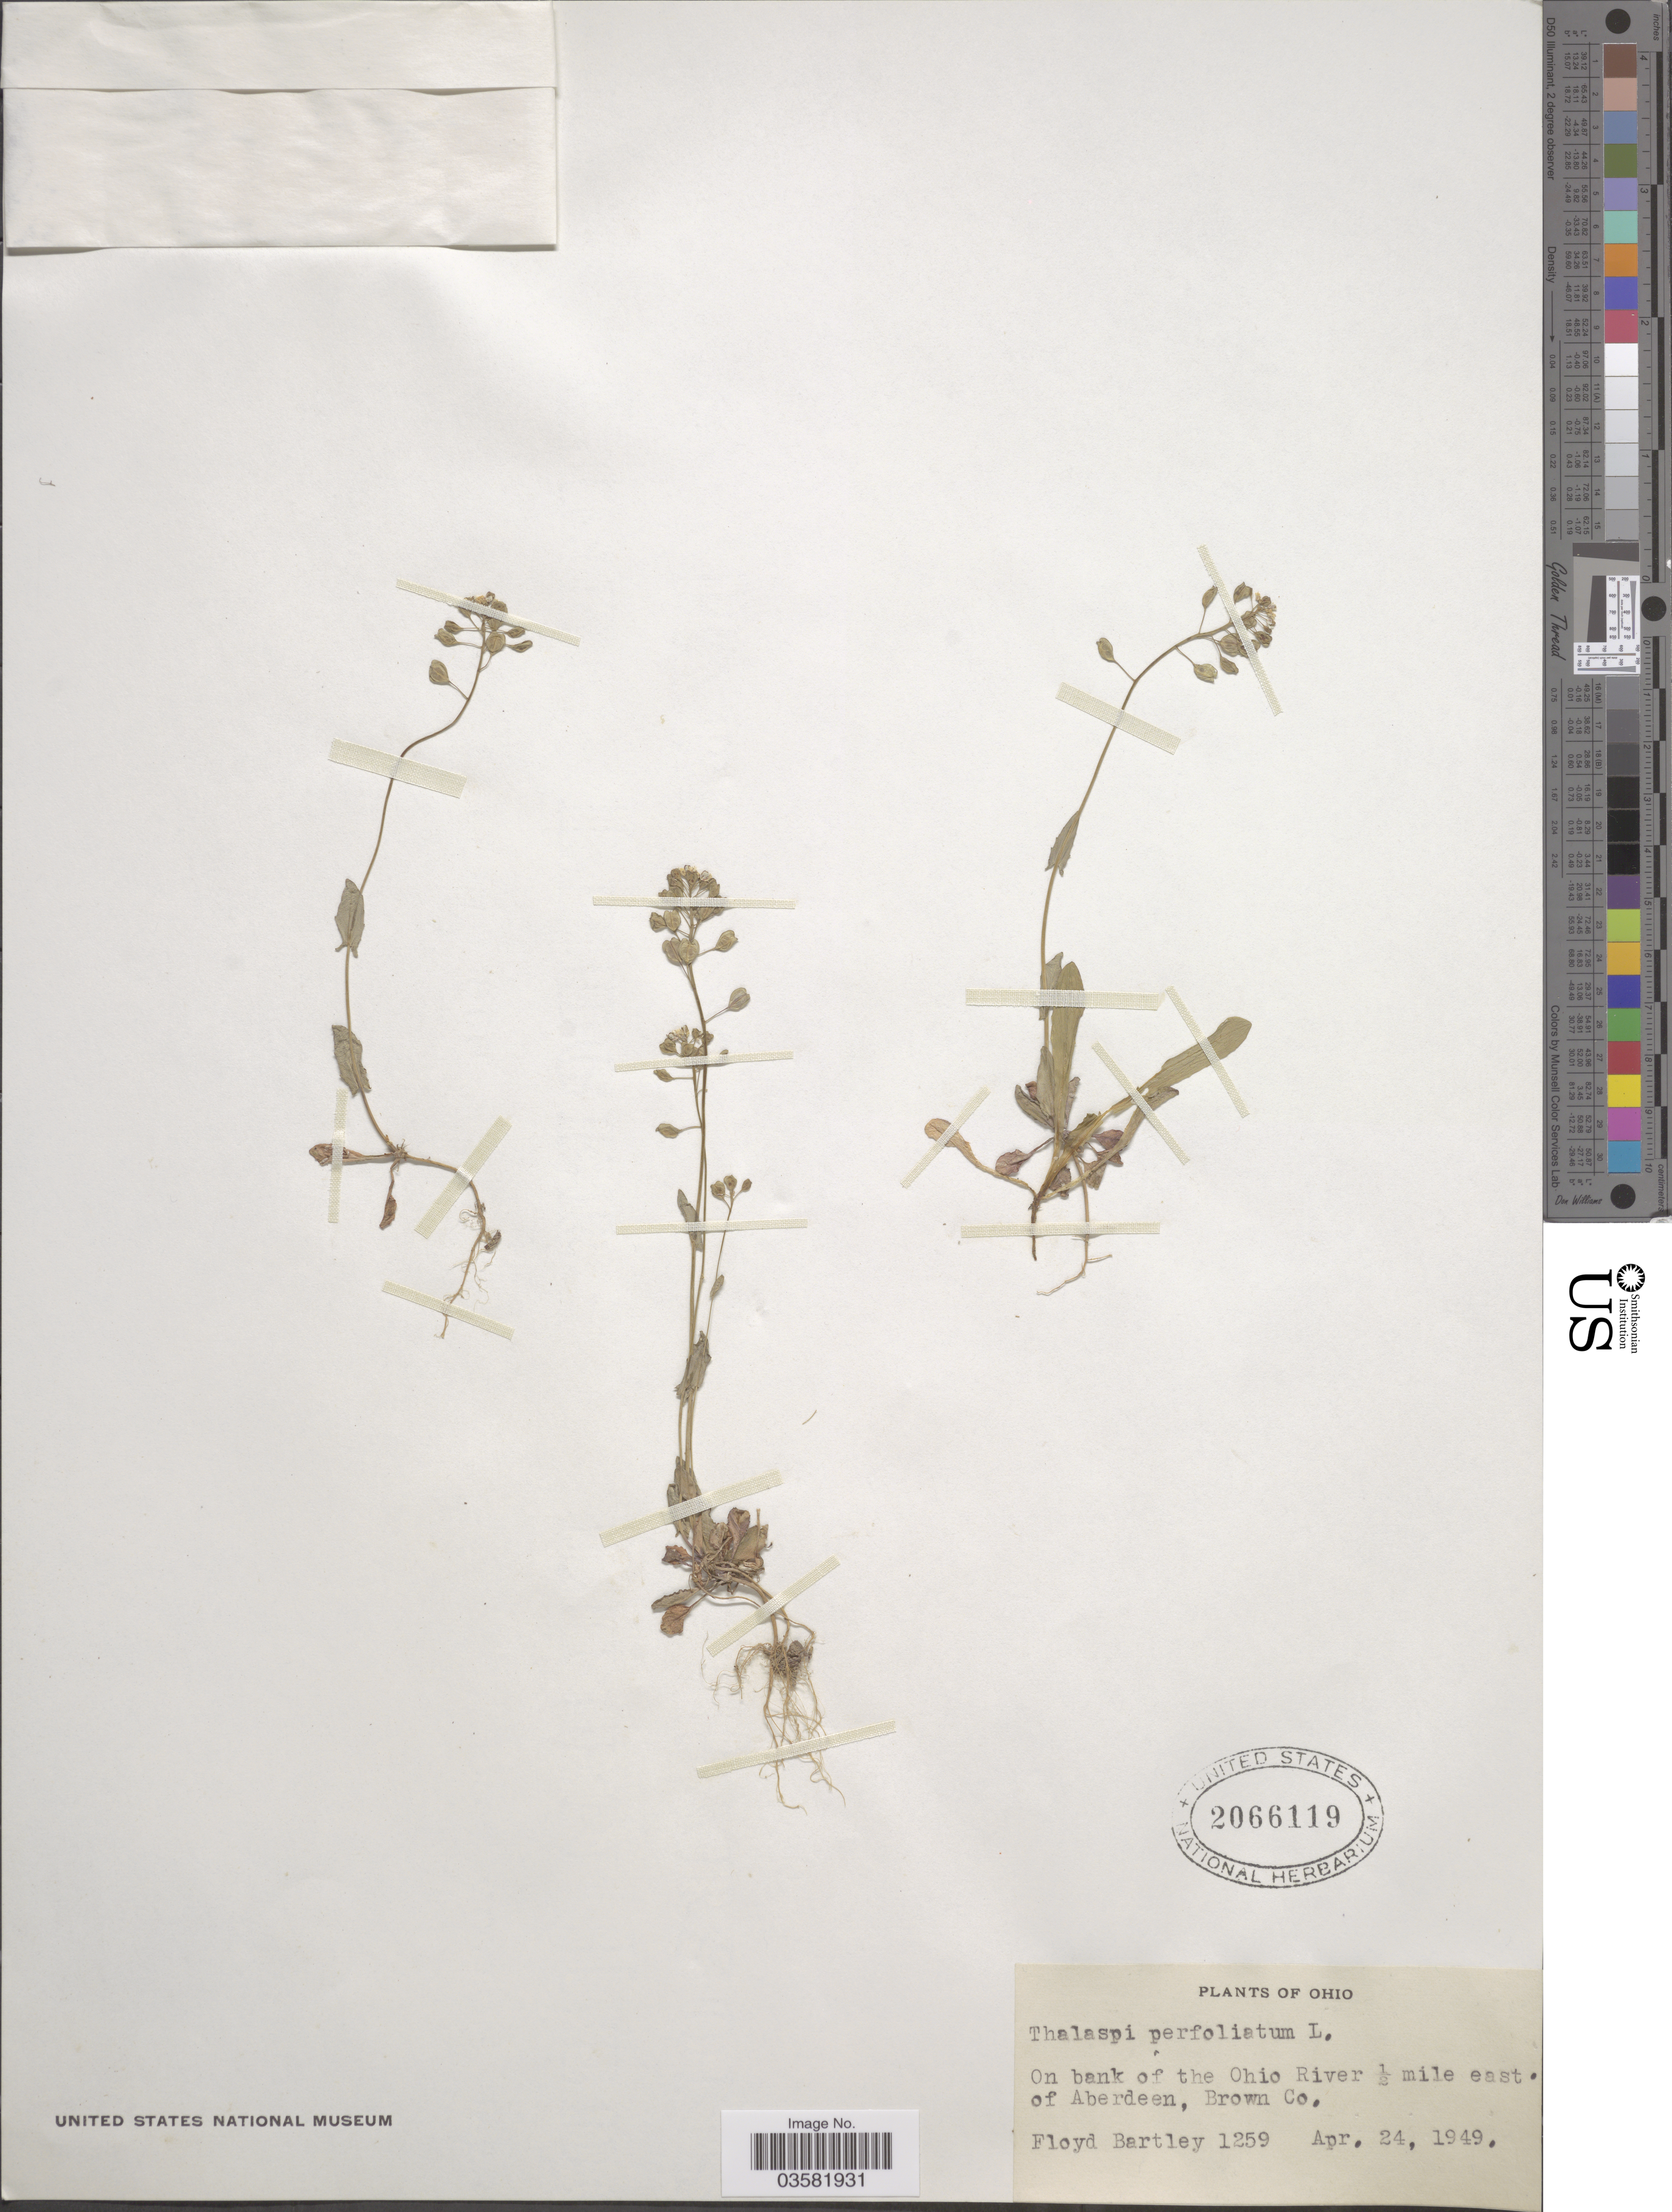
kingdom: Plantae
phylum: Tracheophyta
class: Magnoliopsida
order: Brassicales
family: Brassicaceae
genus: Thlaspi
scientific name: Thlaspi perfoliatum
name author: L.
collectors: F. Bartley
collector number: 1259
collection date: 1949-04-24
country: United States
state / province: Ohio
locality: On bank of the Ohio River ½ mile east of Aberdeen, Brown Co.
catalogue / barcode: US 2066119